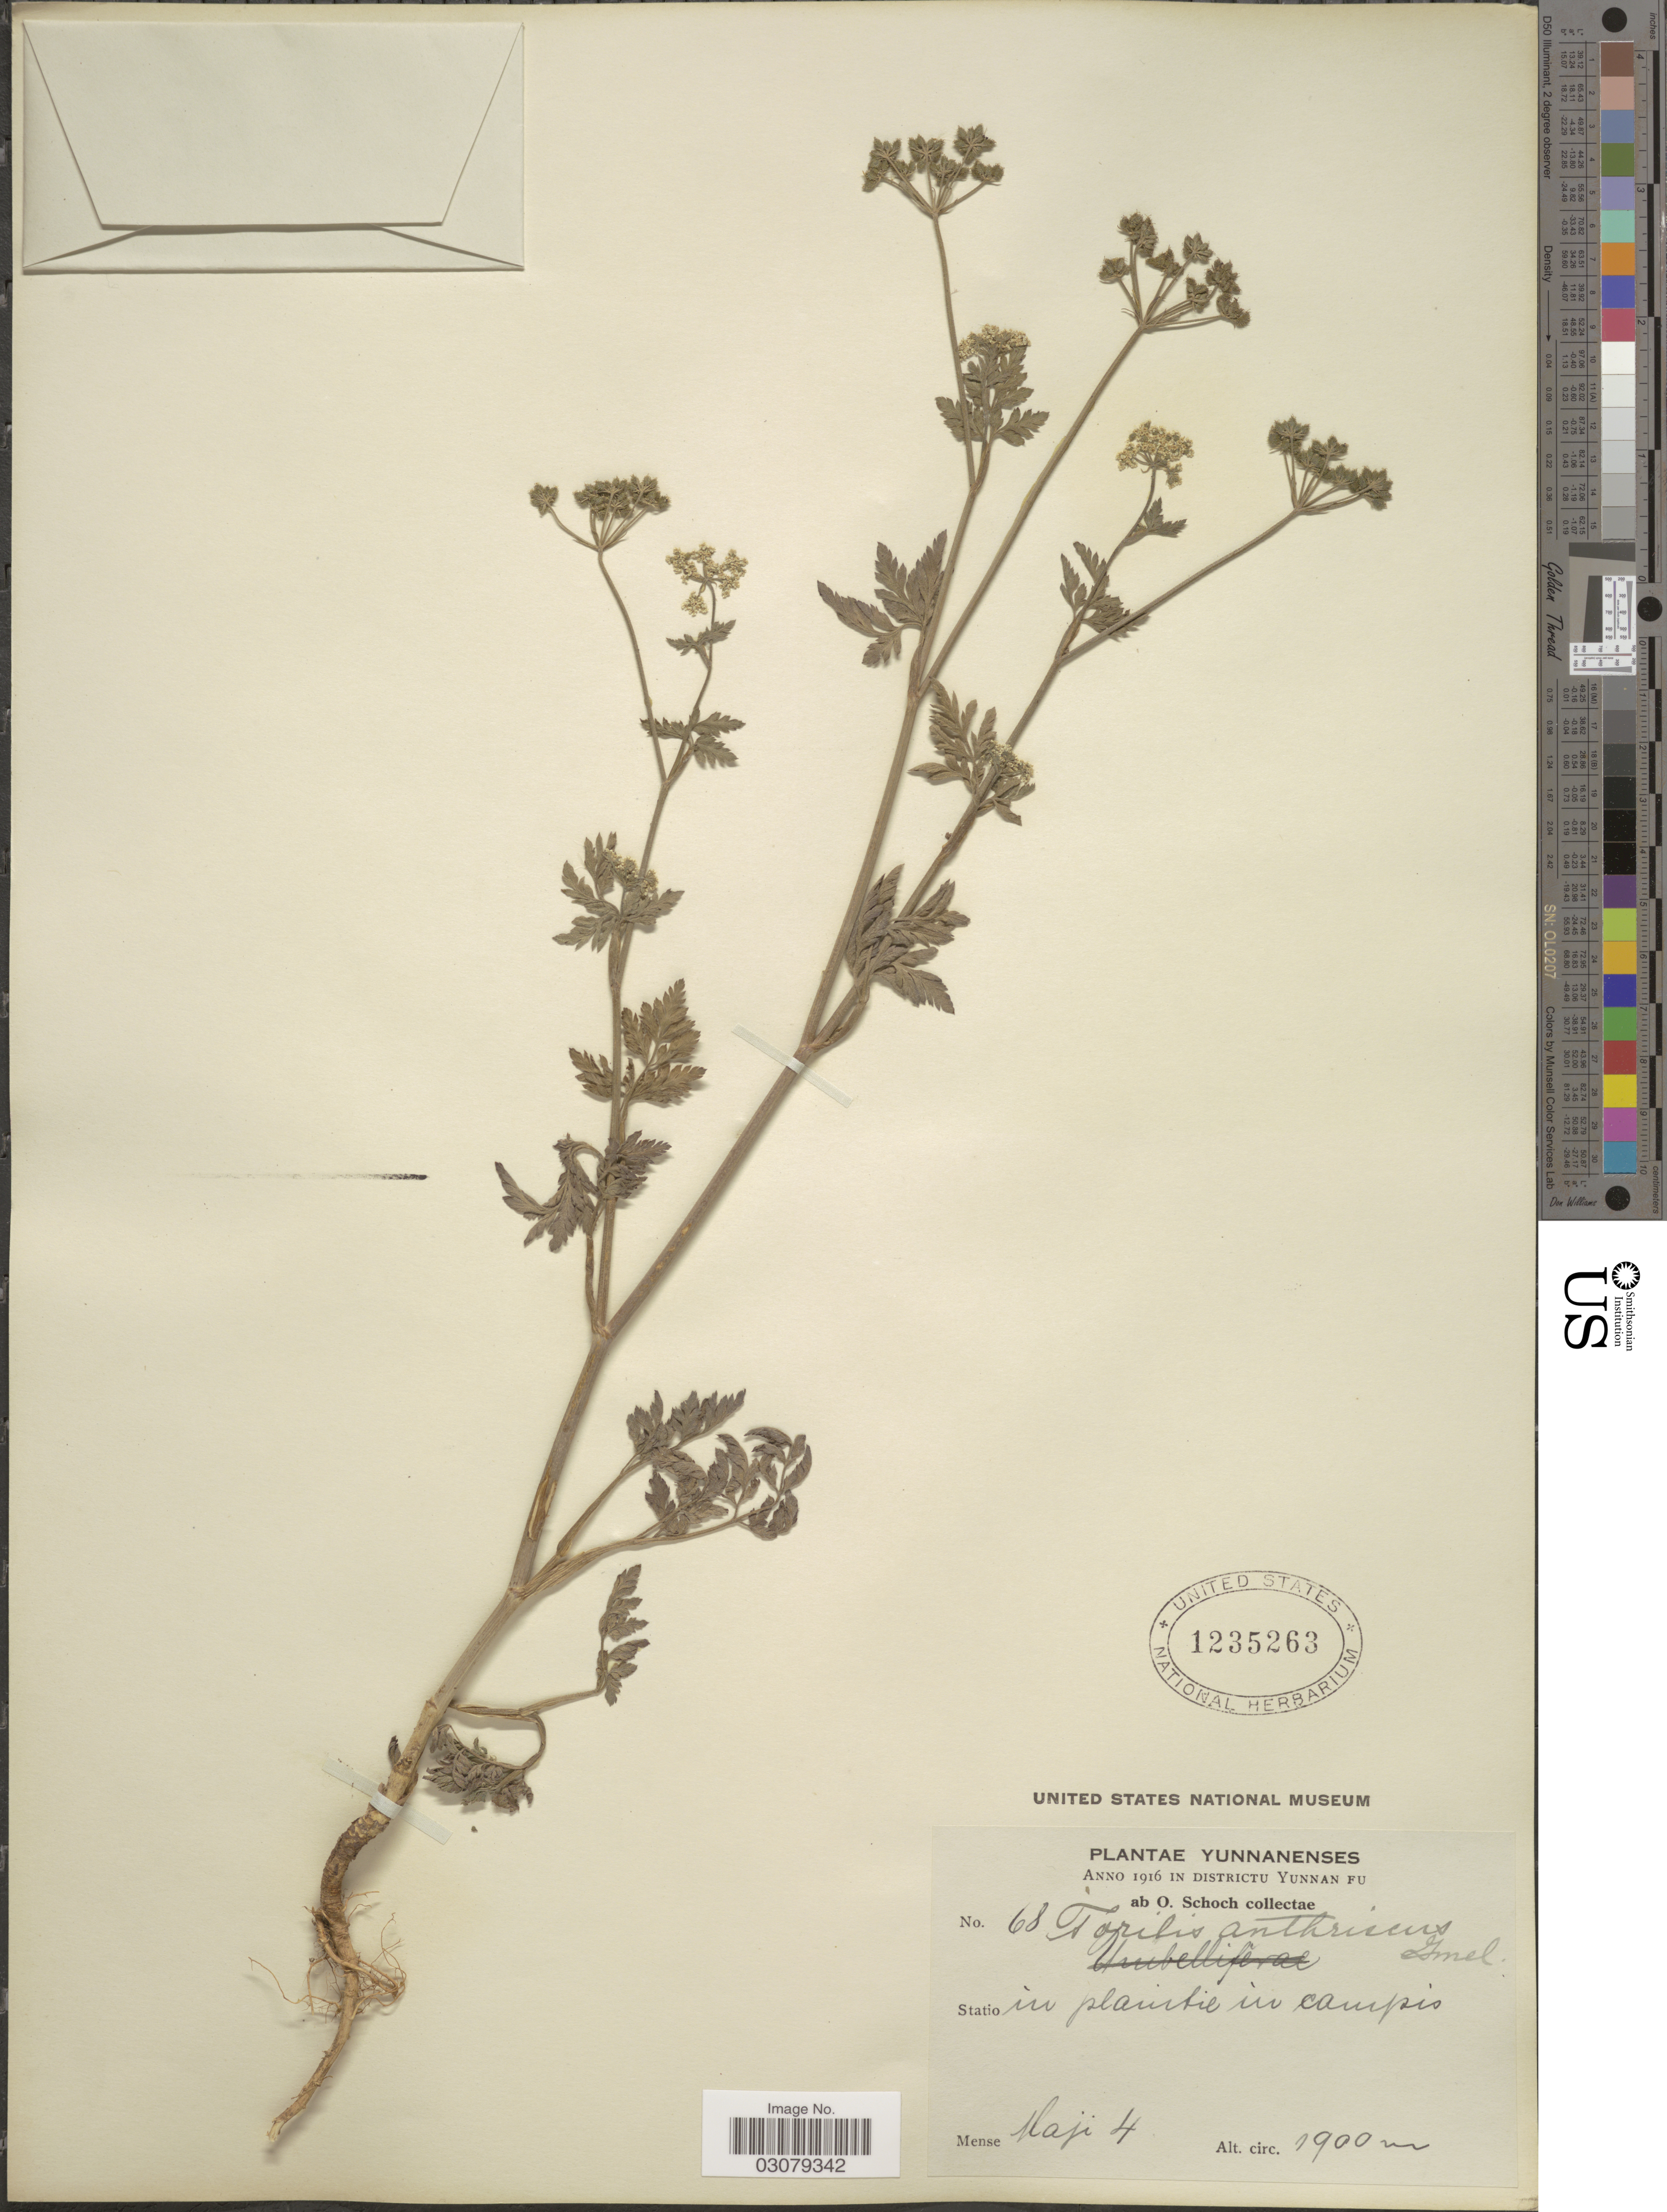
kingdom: Plantae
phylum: Tracheophyta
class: Magnoliopsida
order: Apiales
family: Apiaceae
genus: Torilis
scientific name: Torilis japonica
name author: (Houtt.) DC.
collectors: O. Schoch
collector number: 68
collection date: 1916-05-04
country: China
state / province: Yunnan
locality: Districtu Yunnan Fu. Station in planitie in campis.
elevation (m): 1900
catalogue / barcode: US 1235263